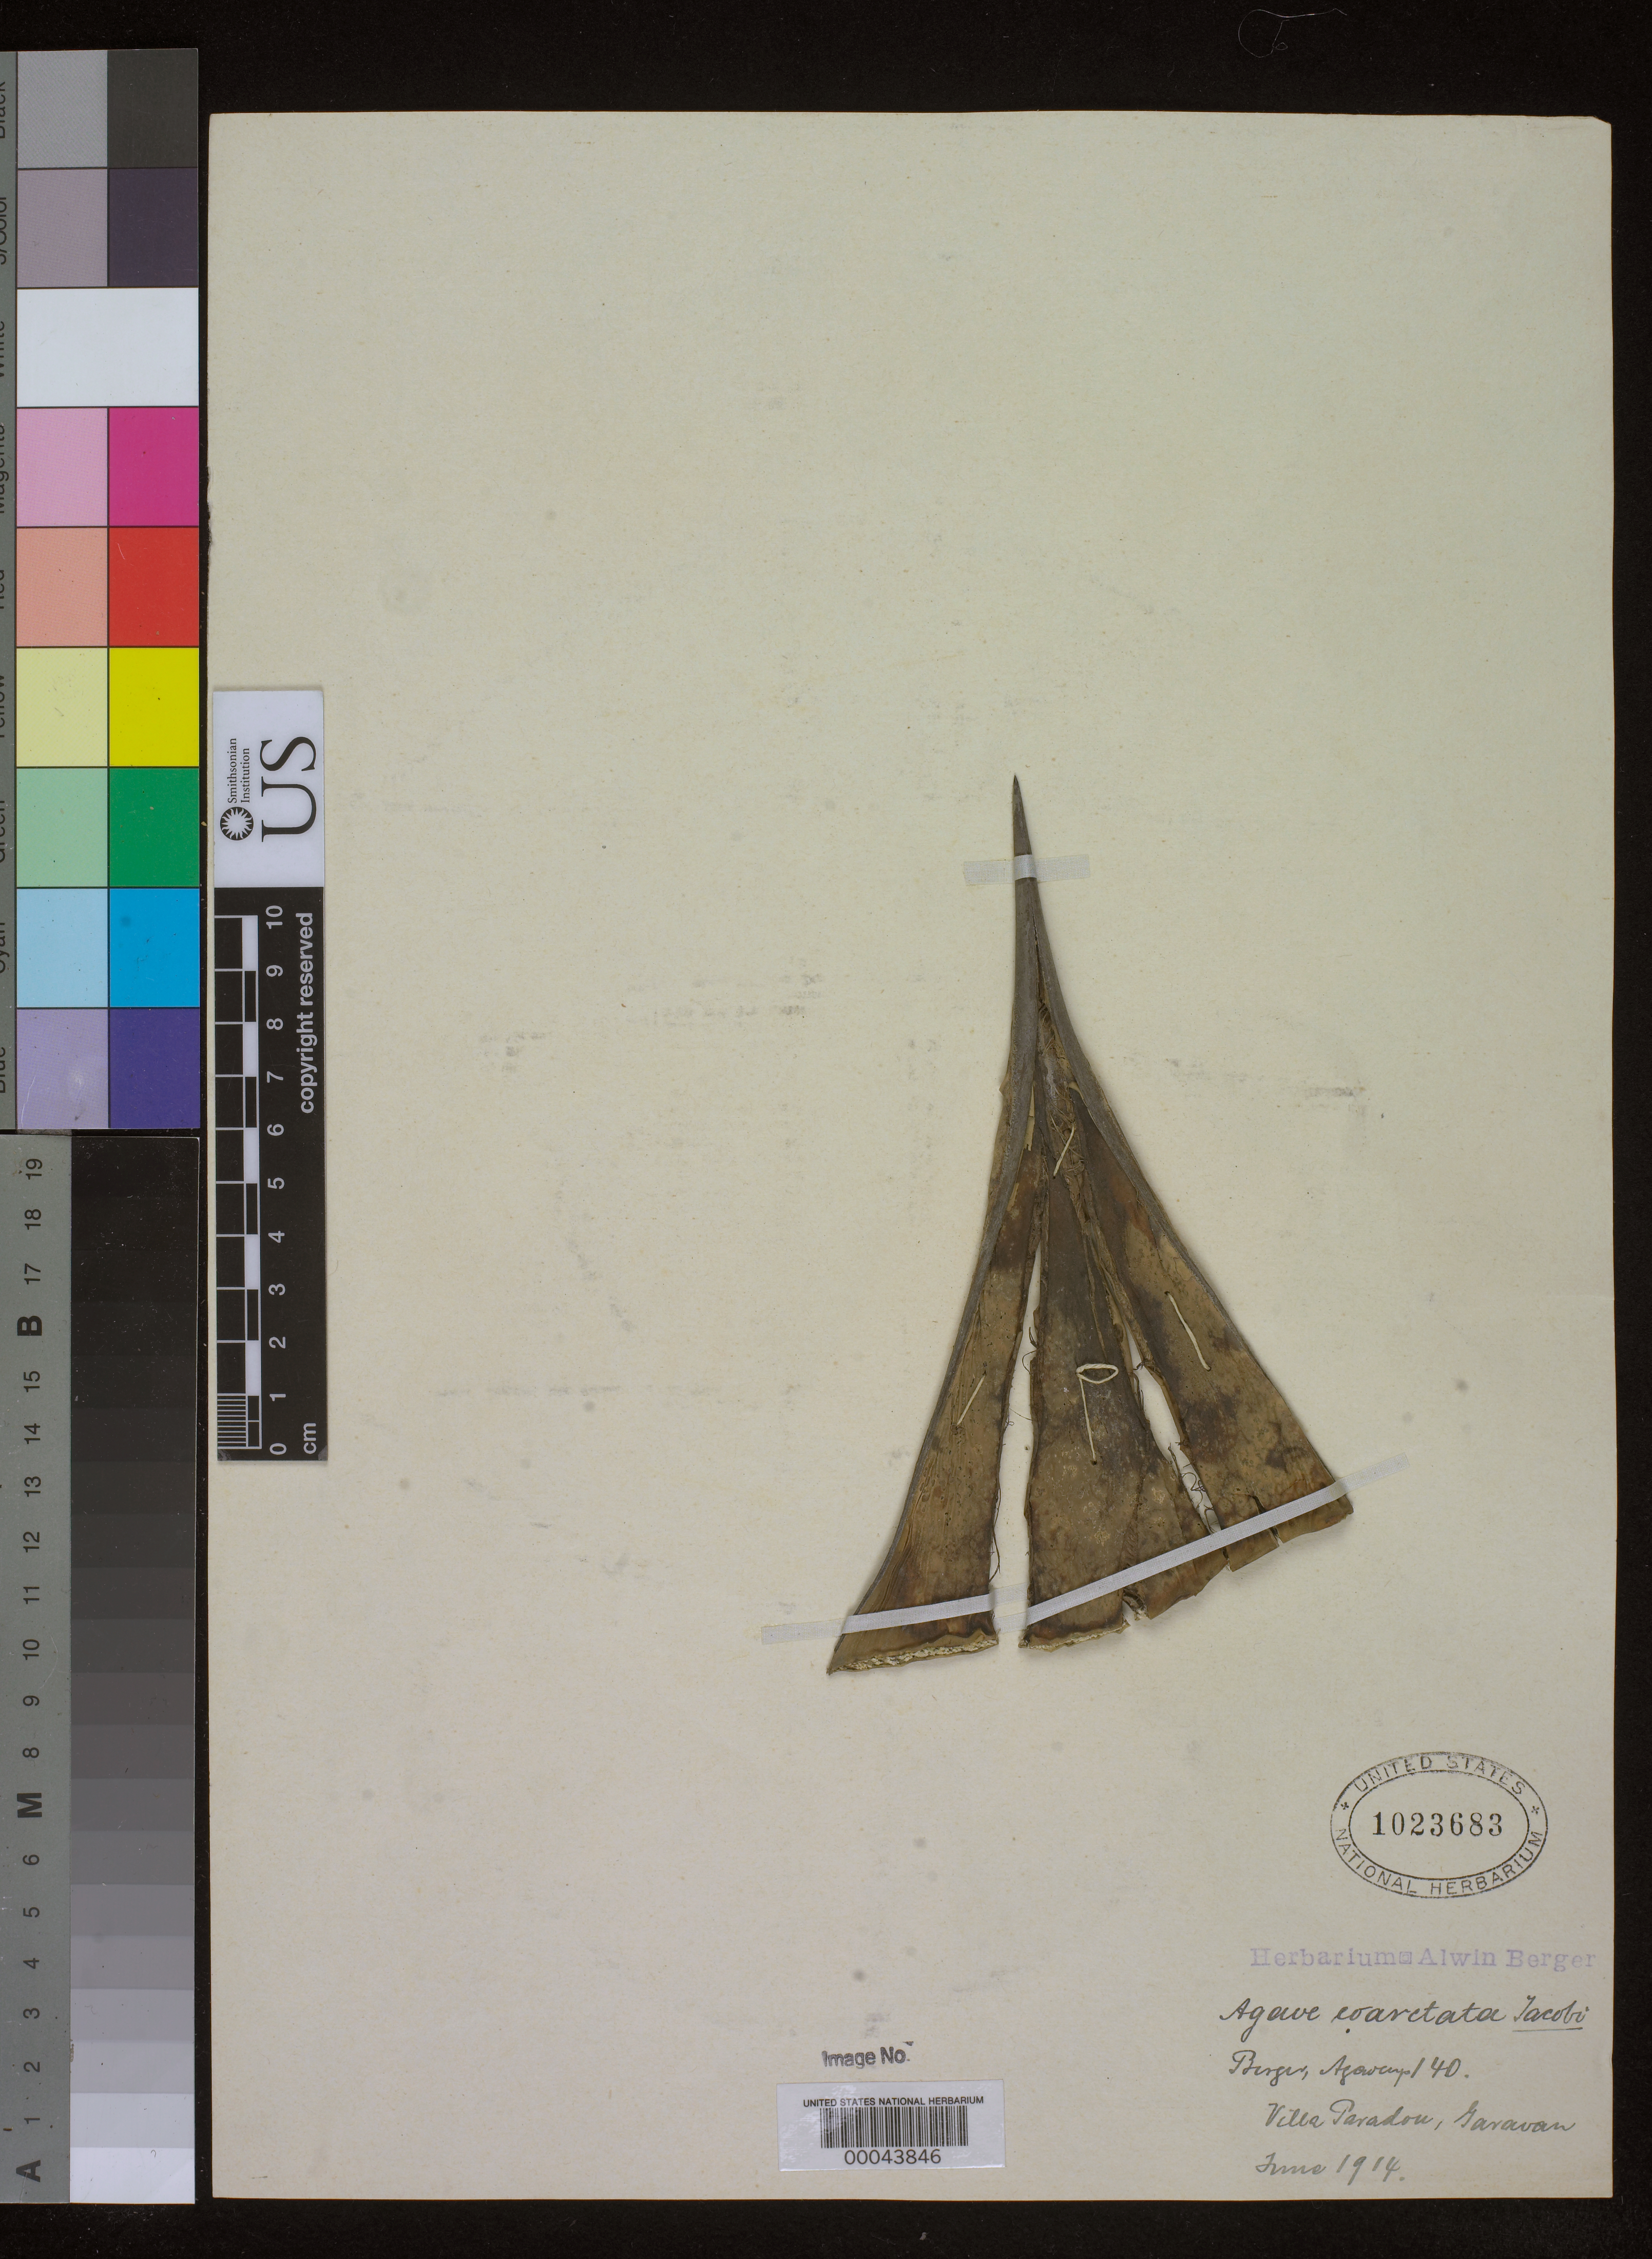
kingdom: Plantae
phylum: Tracheophyta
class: Liliopsida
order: Asparagales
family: Asparagaceae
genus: Agave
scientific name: Agave coarctata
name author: Jacobi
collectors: ex herb. A. Berger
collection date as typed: Jun 1914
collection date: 1914-06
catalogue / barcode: US 1023683